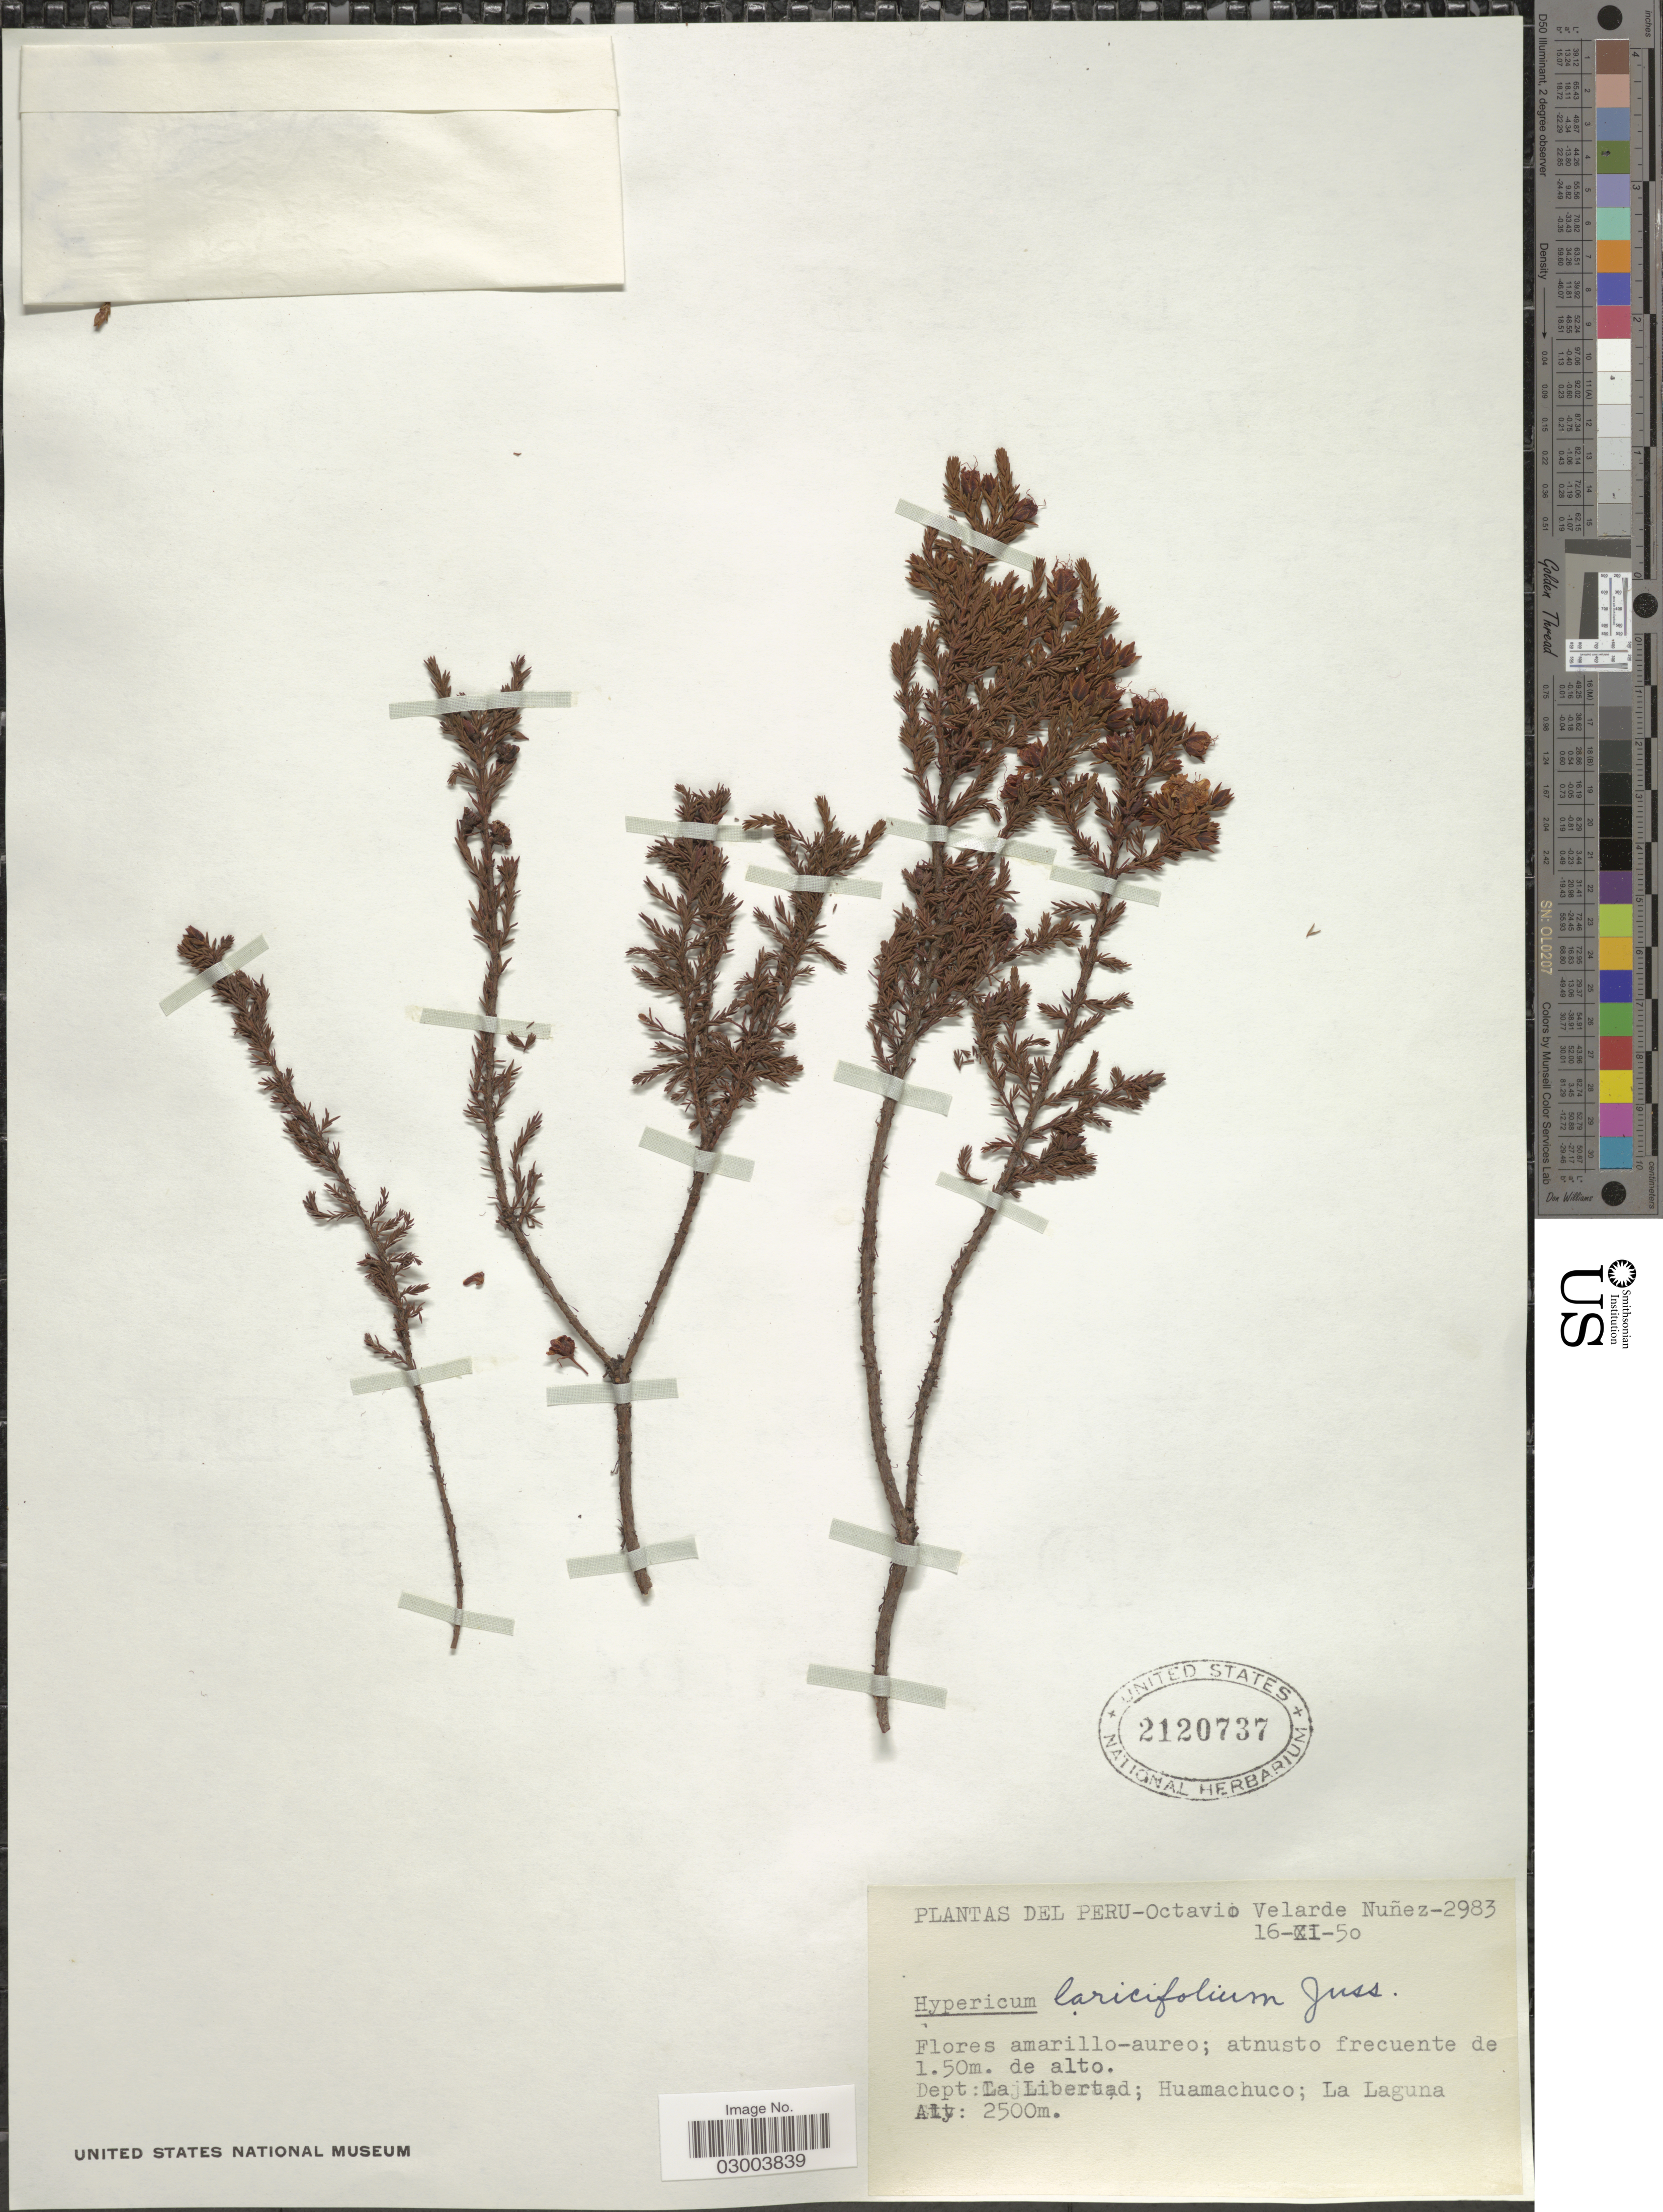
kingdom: Plantae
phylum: Tracheophyta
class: Magnoliopsida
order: Malpighiales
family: Hypericaceae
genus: Hypericum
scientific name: Hypericum laricifolium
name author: Juss.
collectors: O. Nuñez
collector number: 2983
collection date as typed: Transcribed d/m/y: 16/11/50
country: Peru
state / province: La Libertad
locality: Dept. La Libertad; Huamachuco; La Laguna.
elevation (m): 2500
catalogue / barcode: US 2120737